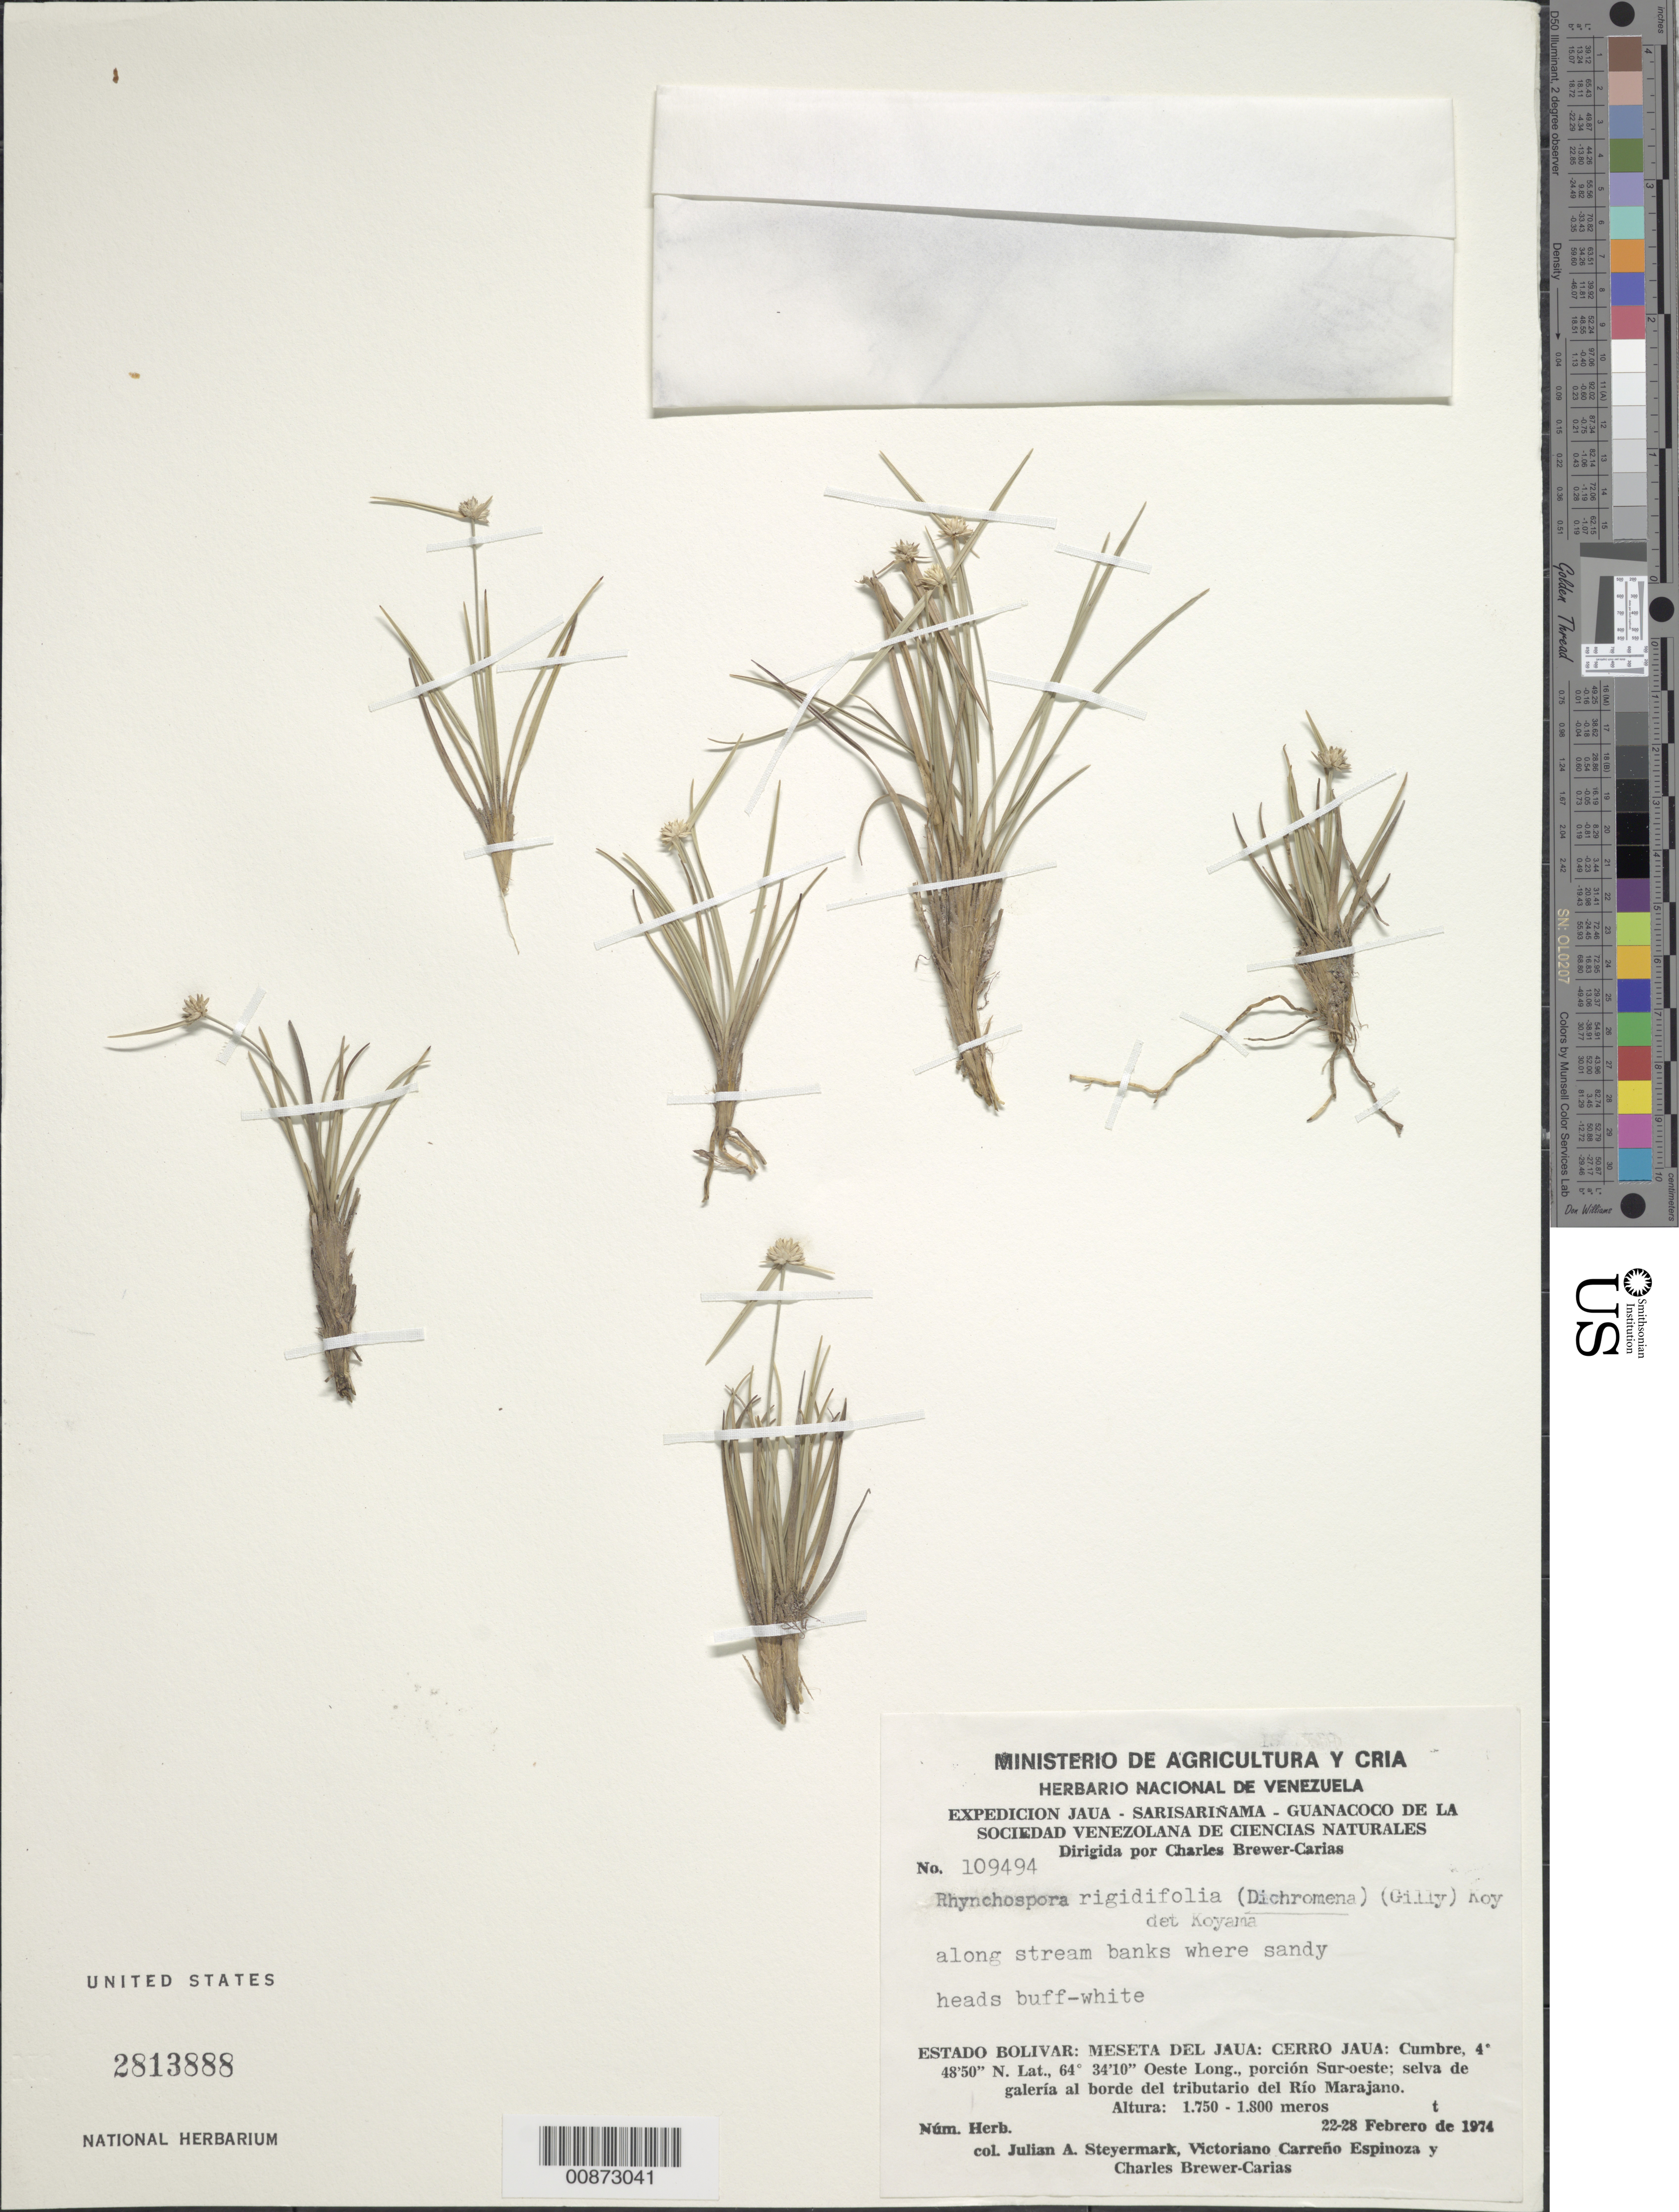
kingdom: Plantae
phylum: Tracheophyta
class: Liliopsida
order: Poales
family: Cyperaceae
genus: Rhynchospora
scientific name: Rhynchospora rigidifolia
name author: (Gilly) T. Koyama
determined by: Thomas, W. W., (NY), New York Botanical Garden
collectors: J. Steyermark, V. Carreño E. & C. Brewer-Carias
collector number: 109494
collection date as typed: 22-Feb-74 to 28-Feb-74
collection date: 1974-02-22/1974-02-28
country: Venezuela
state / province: Bolívar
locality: Meseta del Jaua: Cerro Jaua, tributarío del Río Marajano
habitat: Selva de galería al borde del río; along stream banks where sandy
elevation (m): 1750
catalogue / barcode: US 2813888